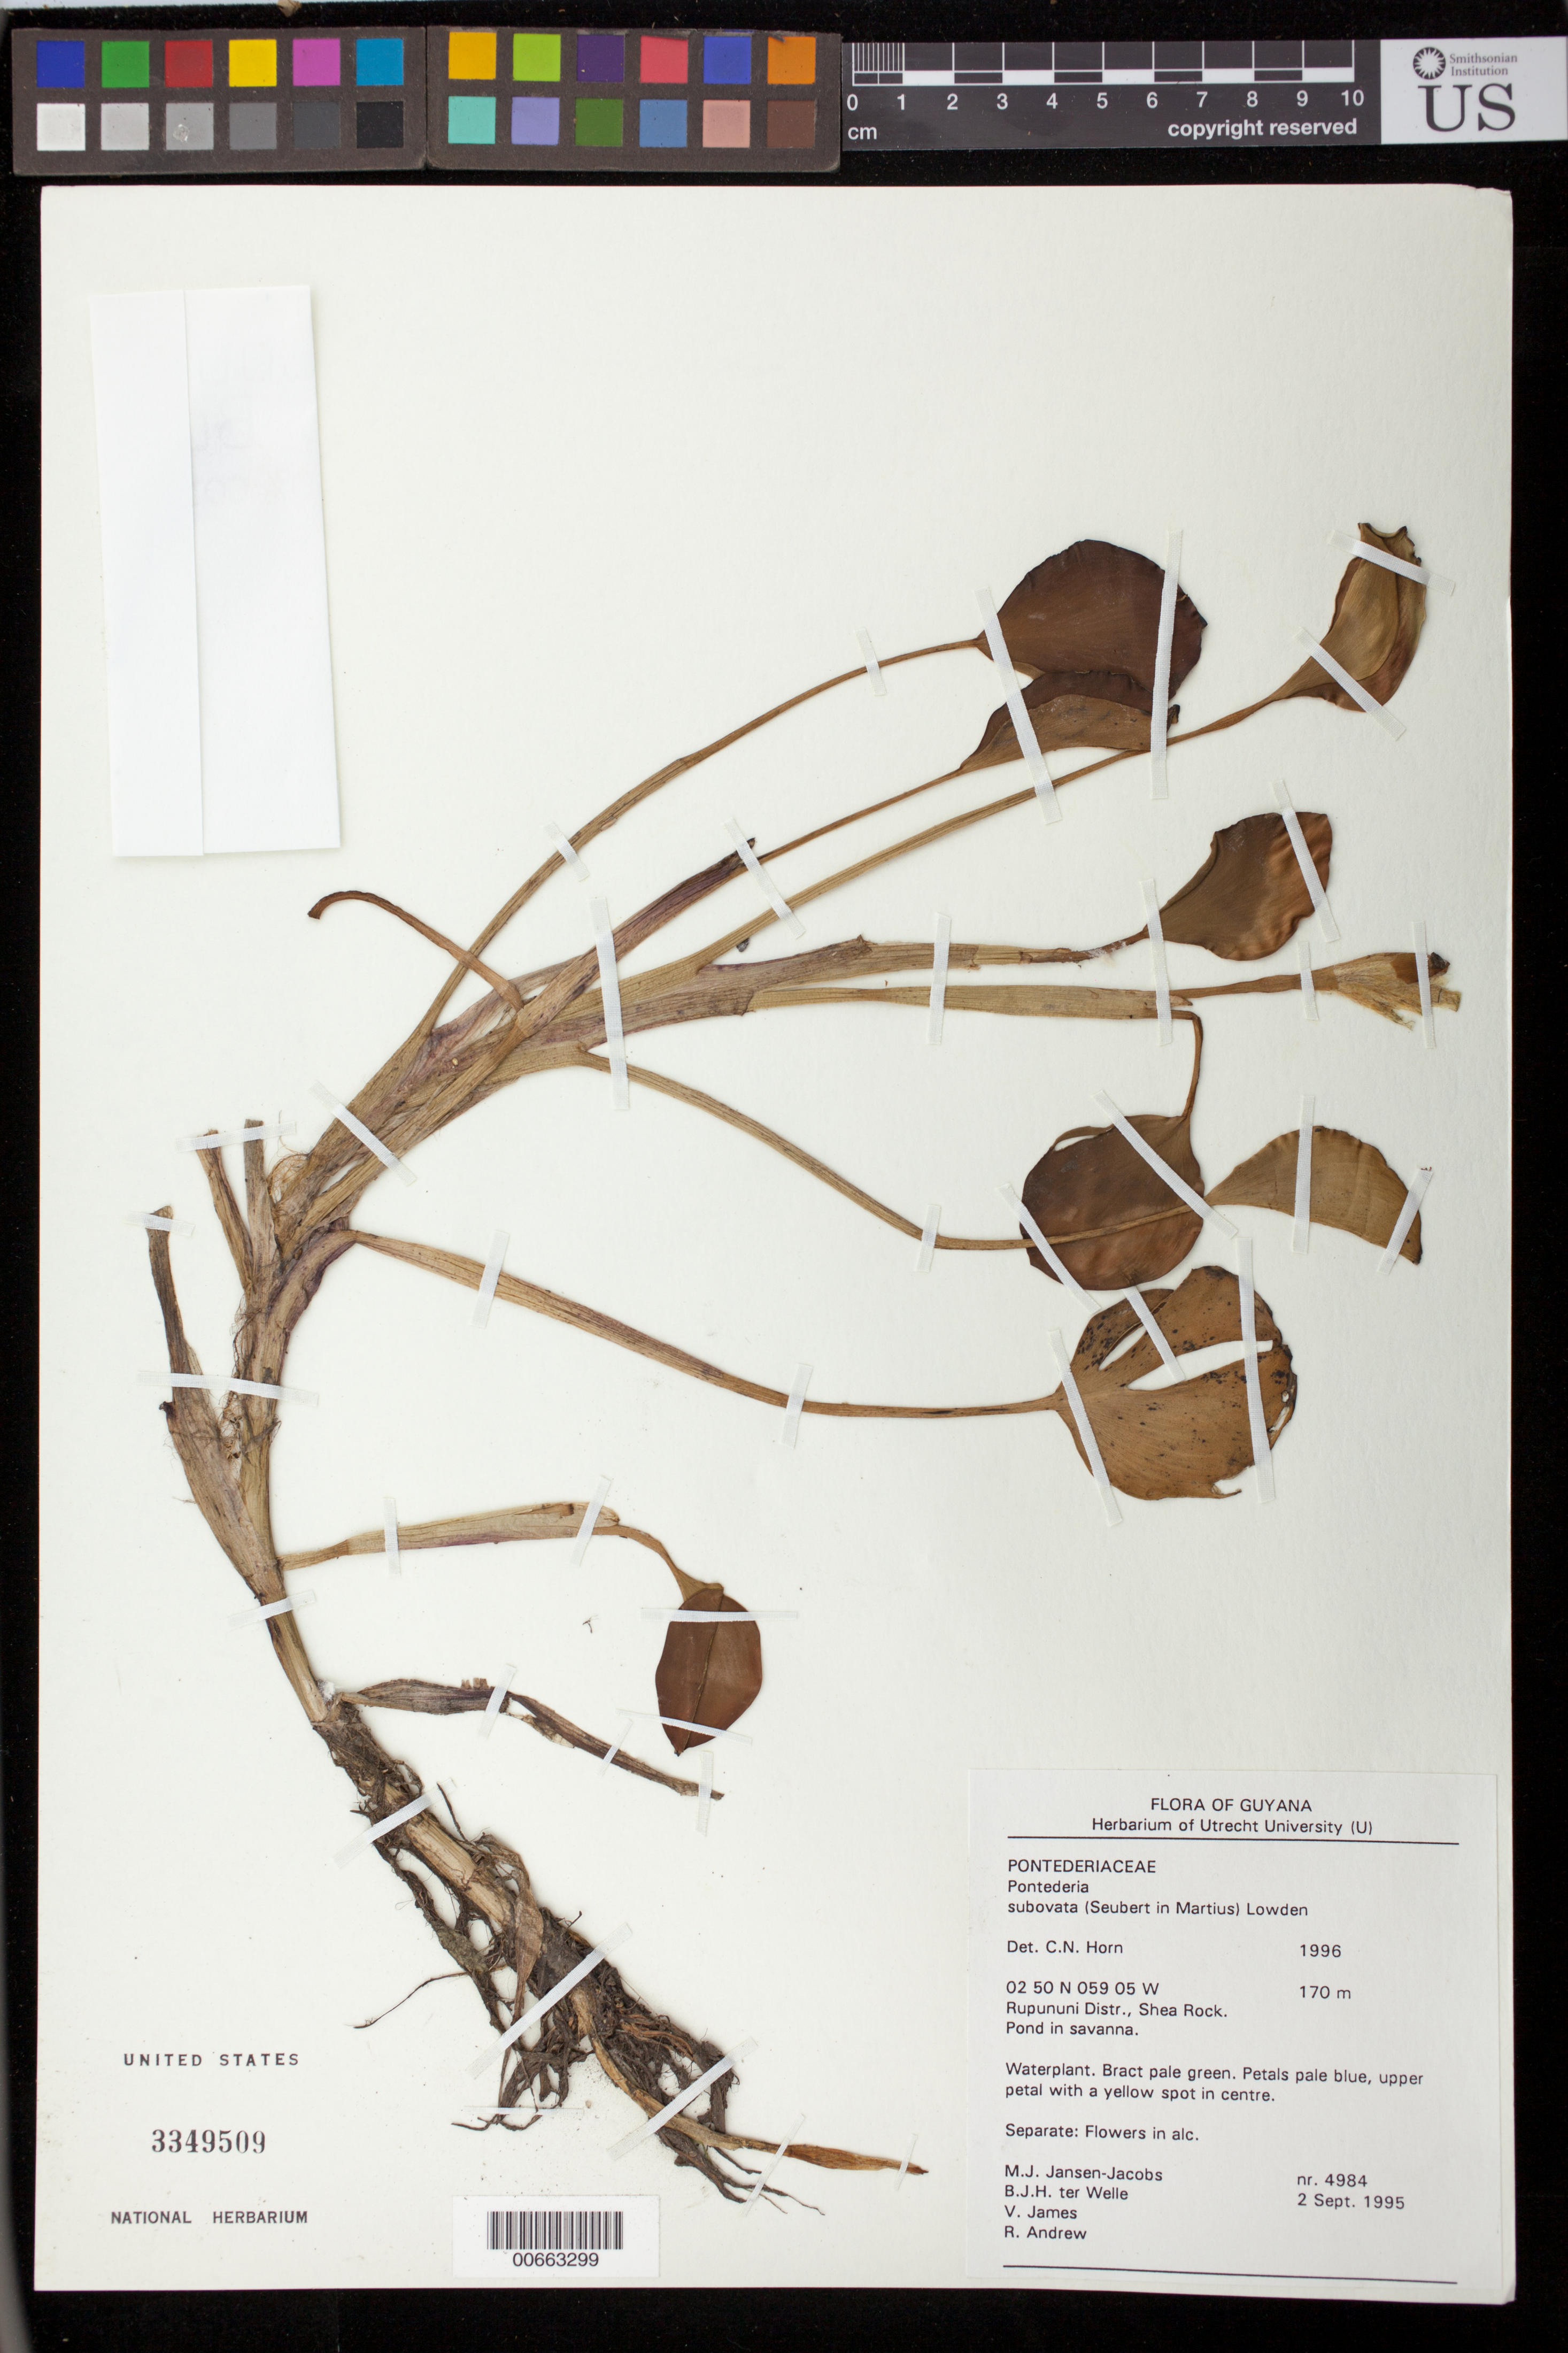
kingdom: Plantae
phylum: Tracheophyta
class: Liliopsida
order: Commelinales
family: Pontederiaceae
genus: Pontederia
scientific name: Pontederia subovata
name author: (Seub.) Lowden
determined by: Horn, Charles N.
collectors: M. J. Jansen-Jacobs, B. Welle, V. James & R. Andrew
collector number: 4984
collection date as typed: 2-Sep-95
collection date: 1995-09-02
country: Guyana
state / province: U. Takutu-U. Essequibo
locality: Shea Rock, Rupununi Dist.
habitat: Pond in savanna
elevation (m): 170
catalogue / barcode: US 3349509